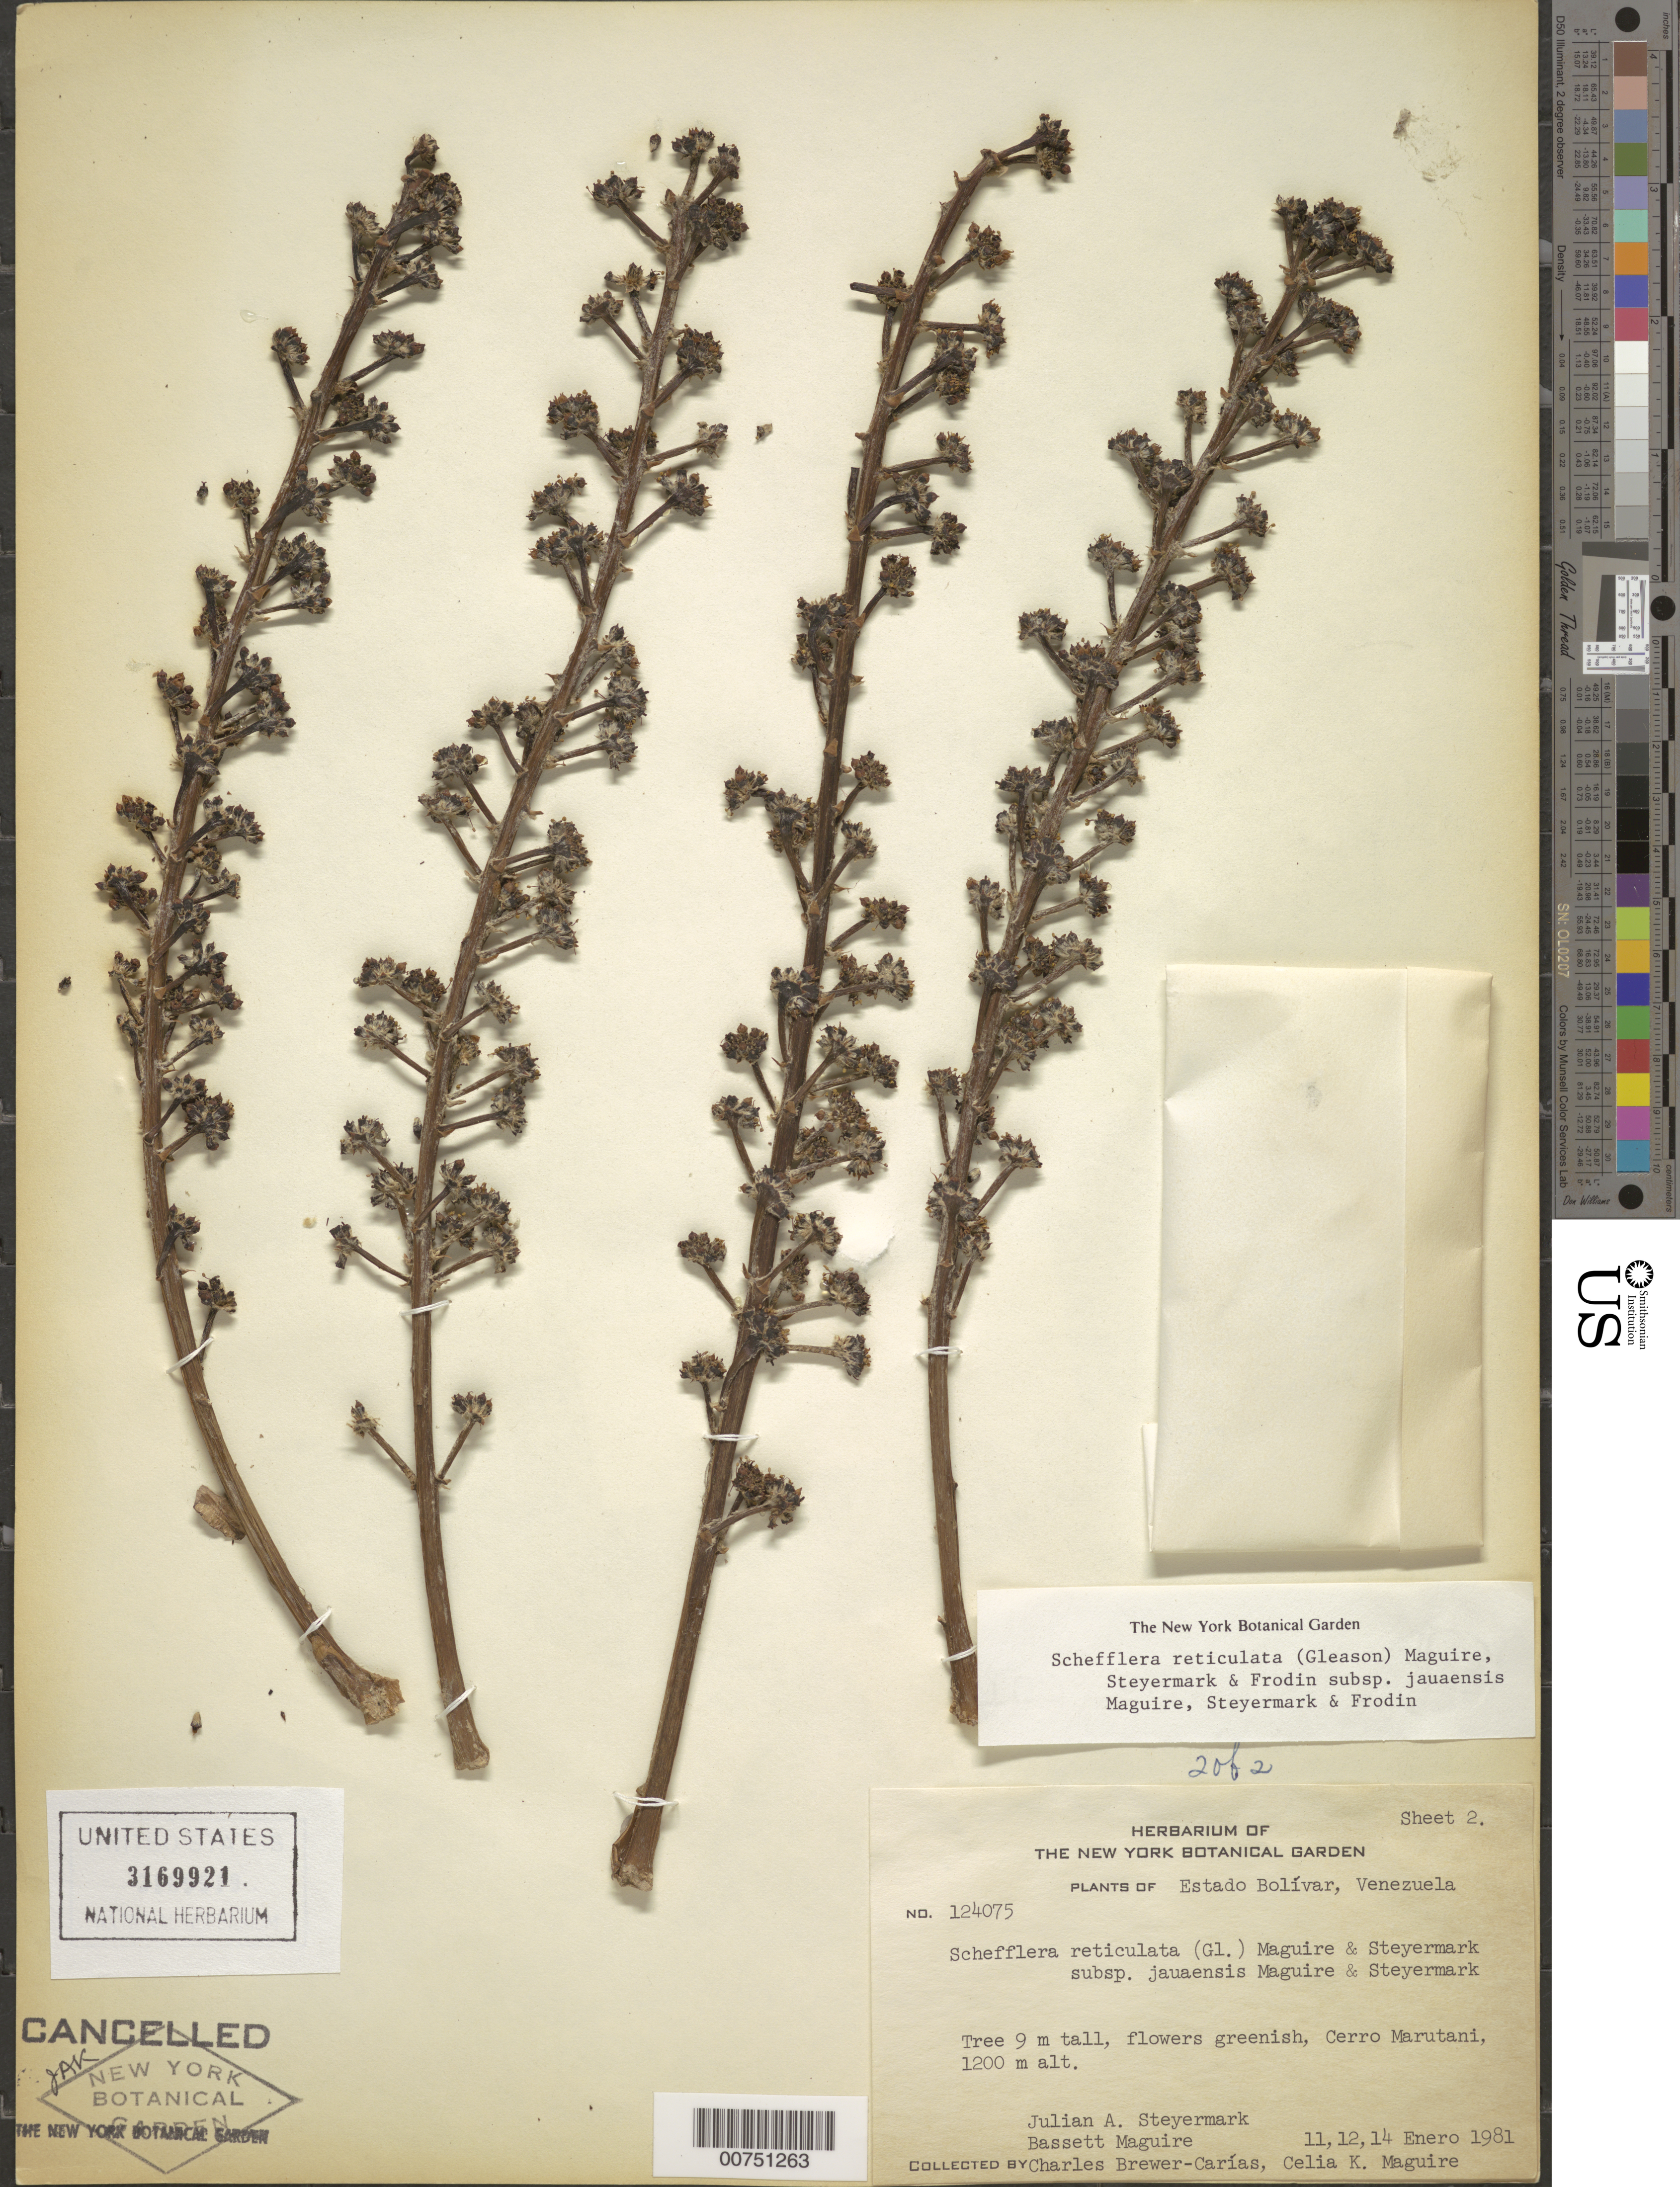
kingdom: Plantae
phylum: Tracheophyta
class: Magnoliopsida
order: Apiales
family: Araliaceae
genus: Schefflera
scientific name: Schefflera reticulata subsp. jauaensis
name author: Maguire et al.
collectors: J. Steyermark, B. Maguire, C. Brewer-Carias & C. K. Maguire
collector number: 124075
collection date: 1981-01-11/1981-01-14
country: Venezuela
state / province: Bolivar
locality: Cerro Marutani.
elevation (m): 1200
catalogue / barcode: US 3169921